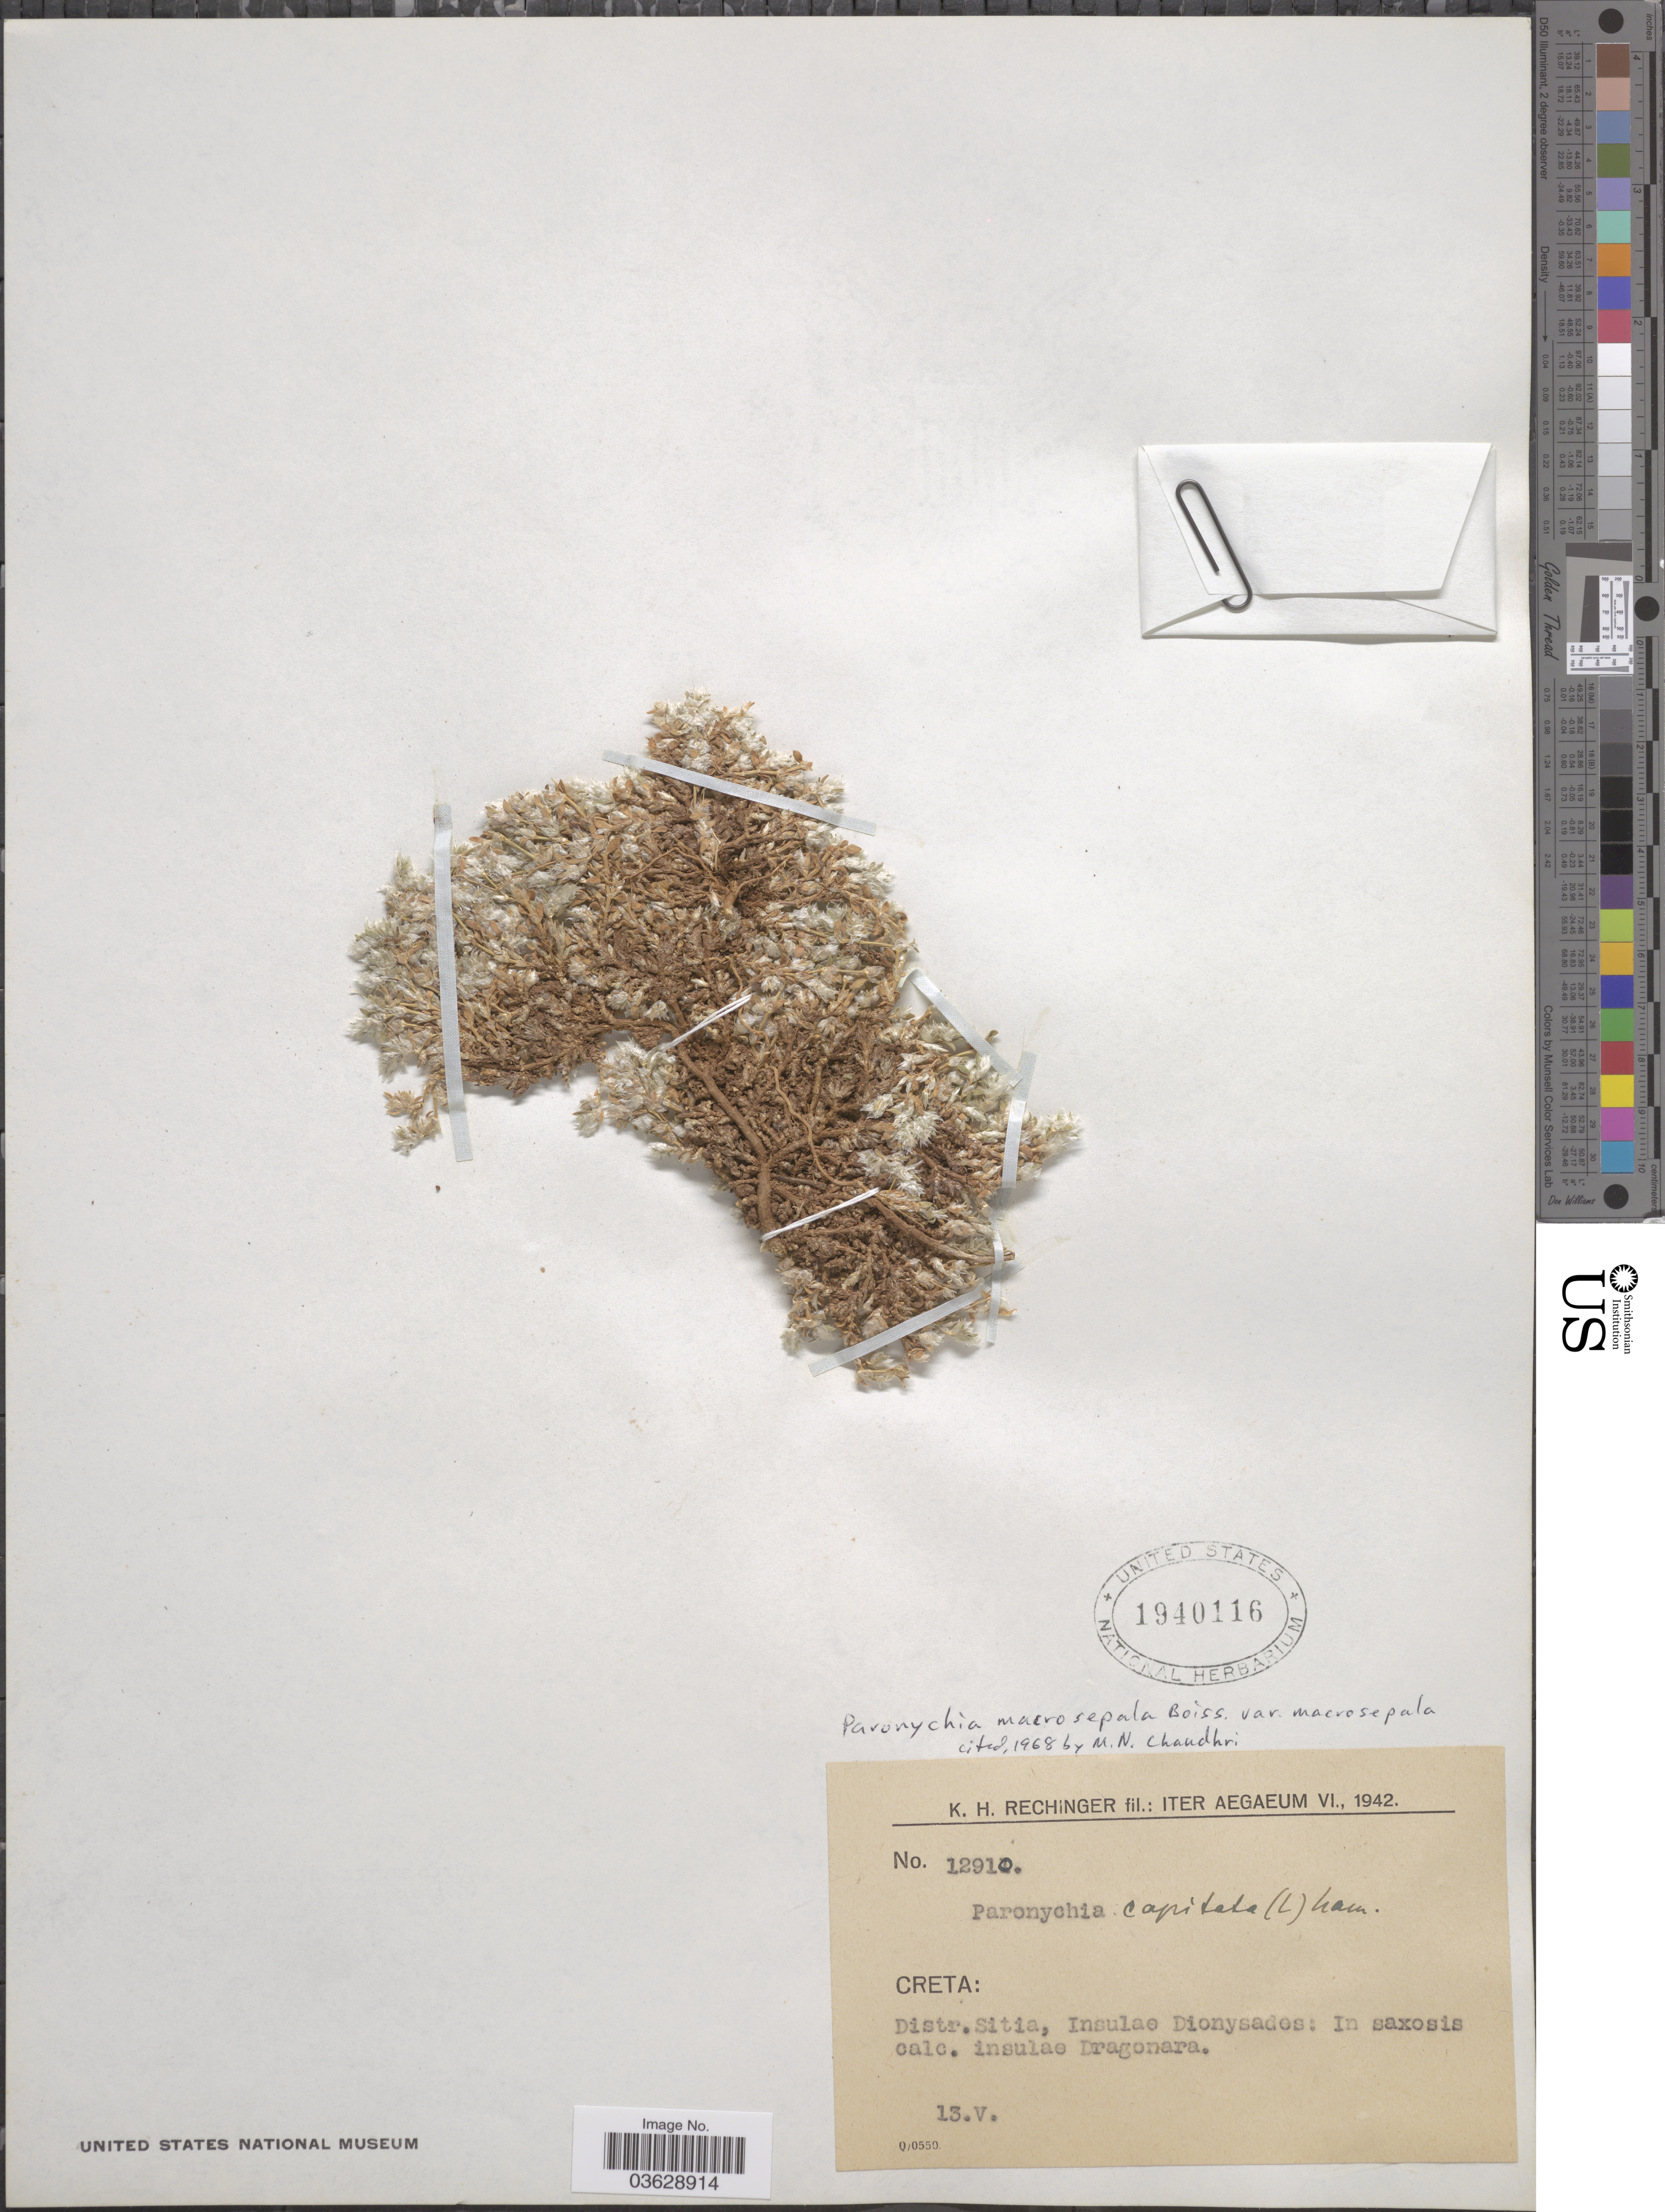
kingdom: Plantae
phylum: Tracheophyta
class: Magnoliopsida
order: Caryophyllales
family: Caryophyllaceae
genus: Paronychia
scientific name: Paronychia macrosepala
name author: Boiss.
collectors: K. H. Rechinger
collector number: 12910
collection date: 1942-05-13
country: Greece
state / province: Crete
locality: Iter Aegaeum. Creta: Distr. Sitia, Insulae Dionysades: in saxosis calc. insulae Dragonara.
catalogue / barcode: US 1940116